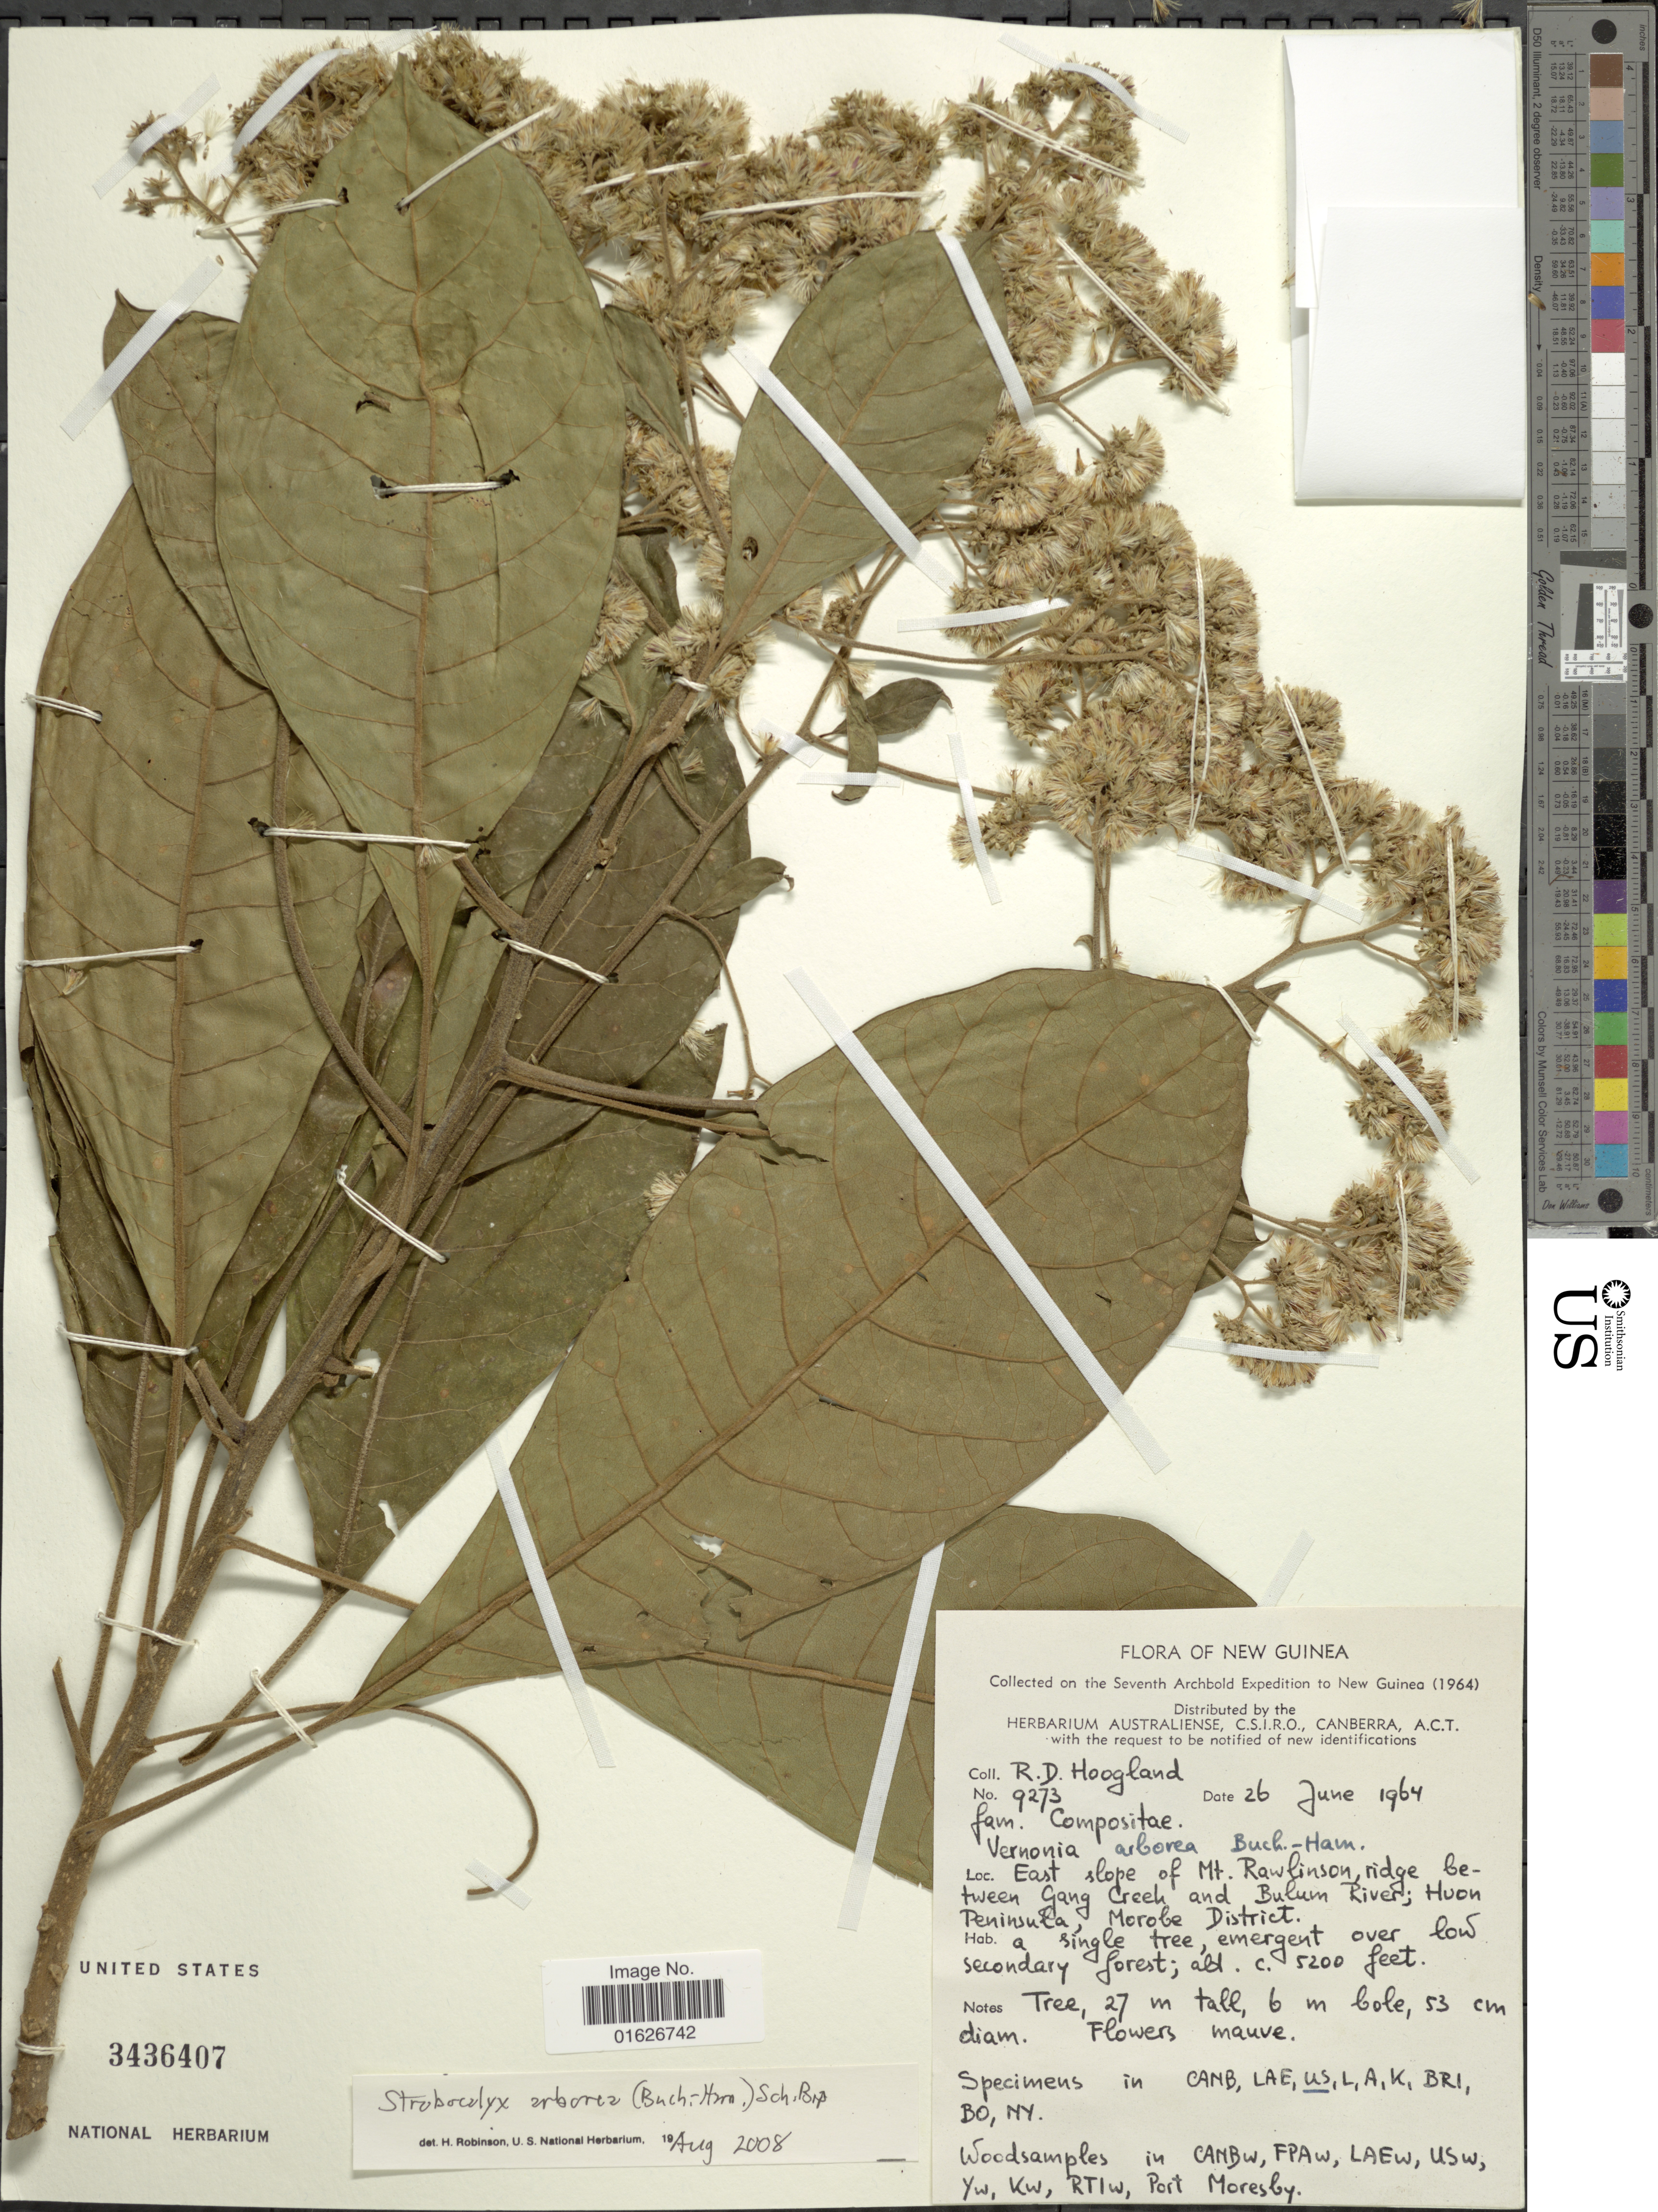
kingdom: Plantae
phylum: Tracheophyta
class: Magnoliopsida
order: Asterales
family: Asteraceae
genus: Strobocalyx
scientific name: Strobocalyx arborea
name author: (Buch.-Ham.) Sch. Bip.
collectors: R. D. Hoogland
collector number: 9273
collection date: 1964-06-26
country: Papua New Guinea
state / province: Morobe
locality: East slope of Mt. Rawlinson ridge between Gang Creek and Balum River, Huon Peninsula, Morobe district.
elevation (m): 1585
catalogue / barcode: US 3436407